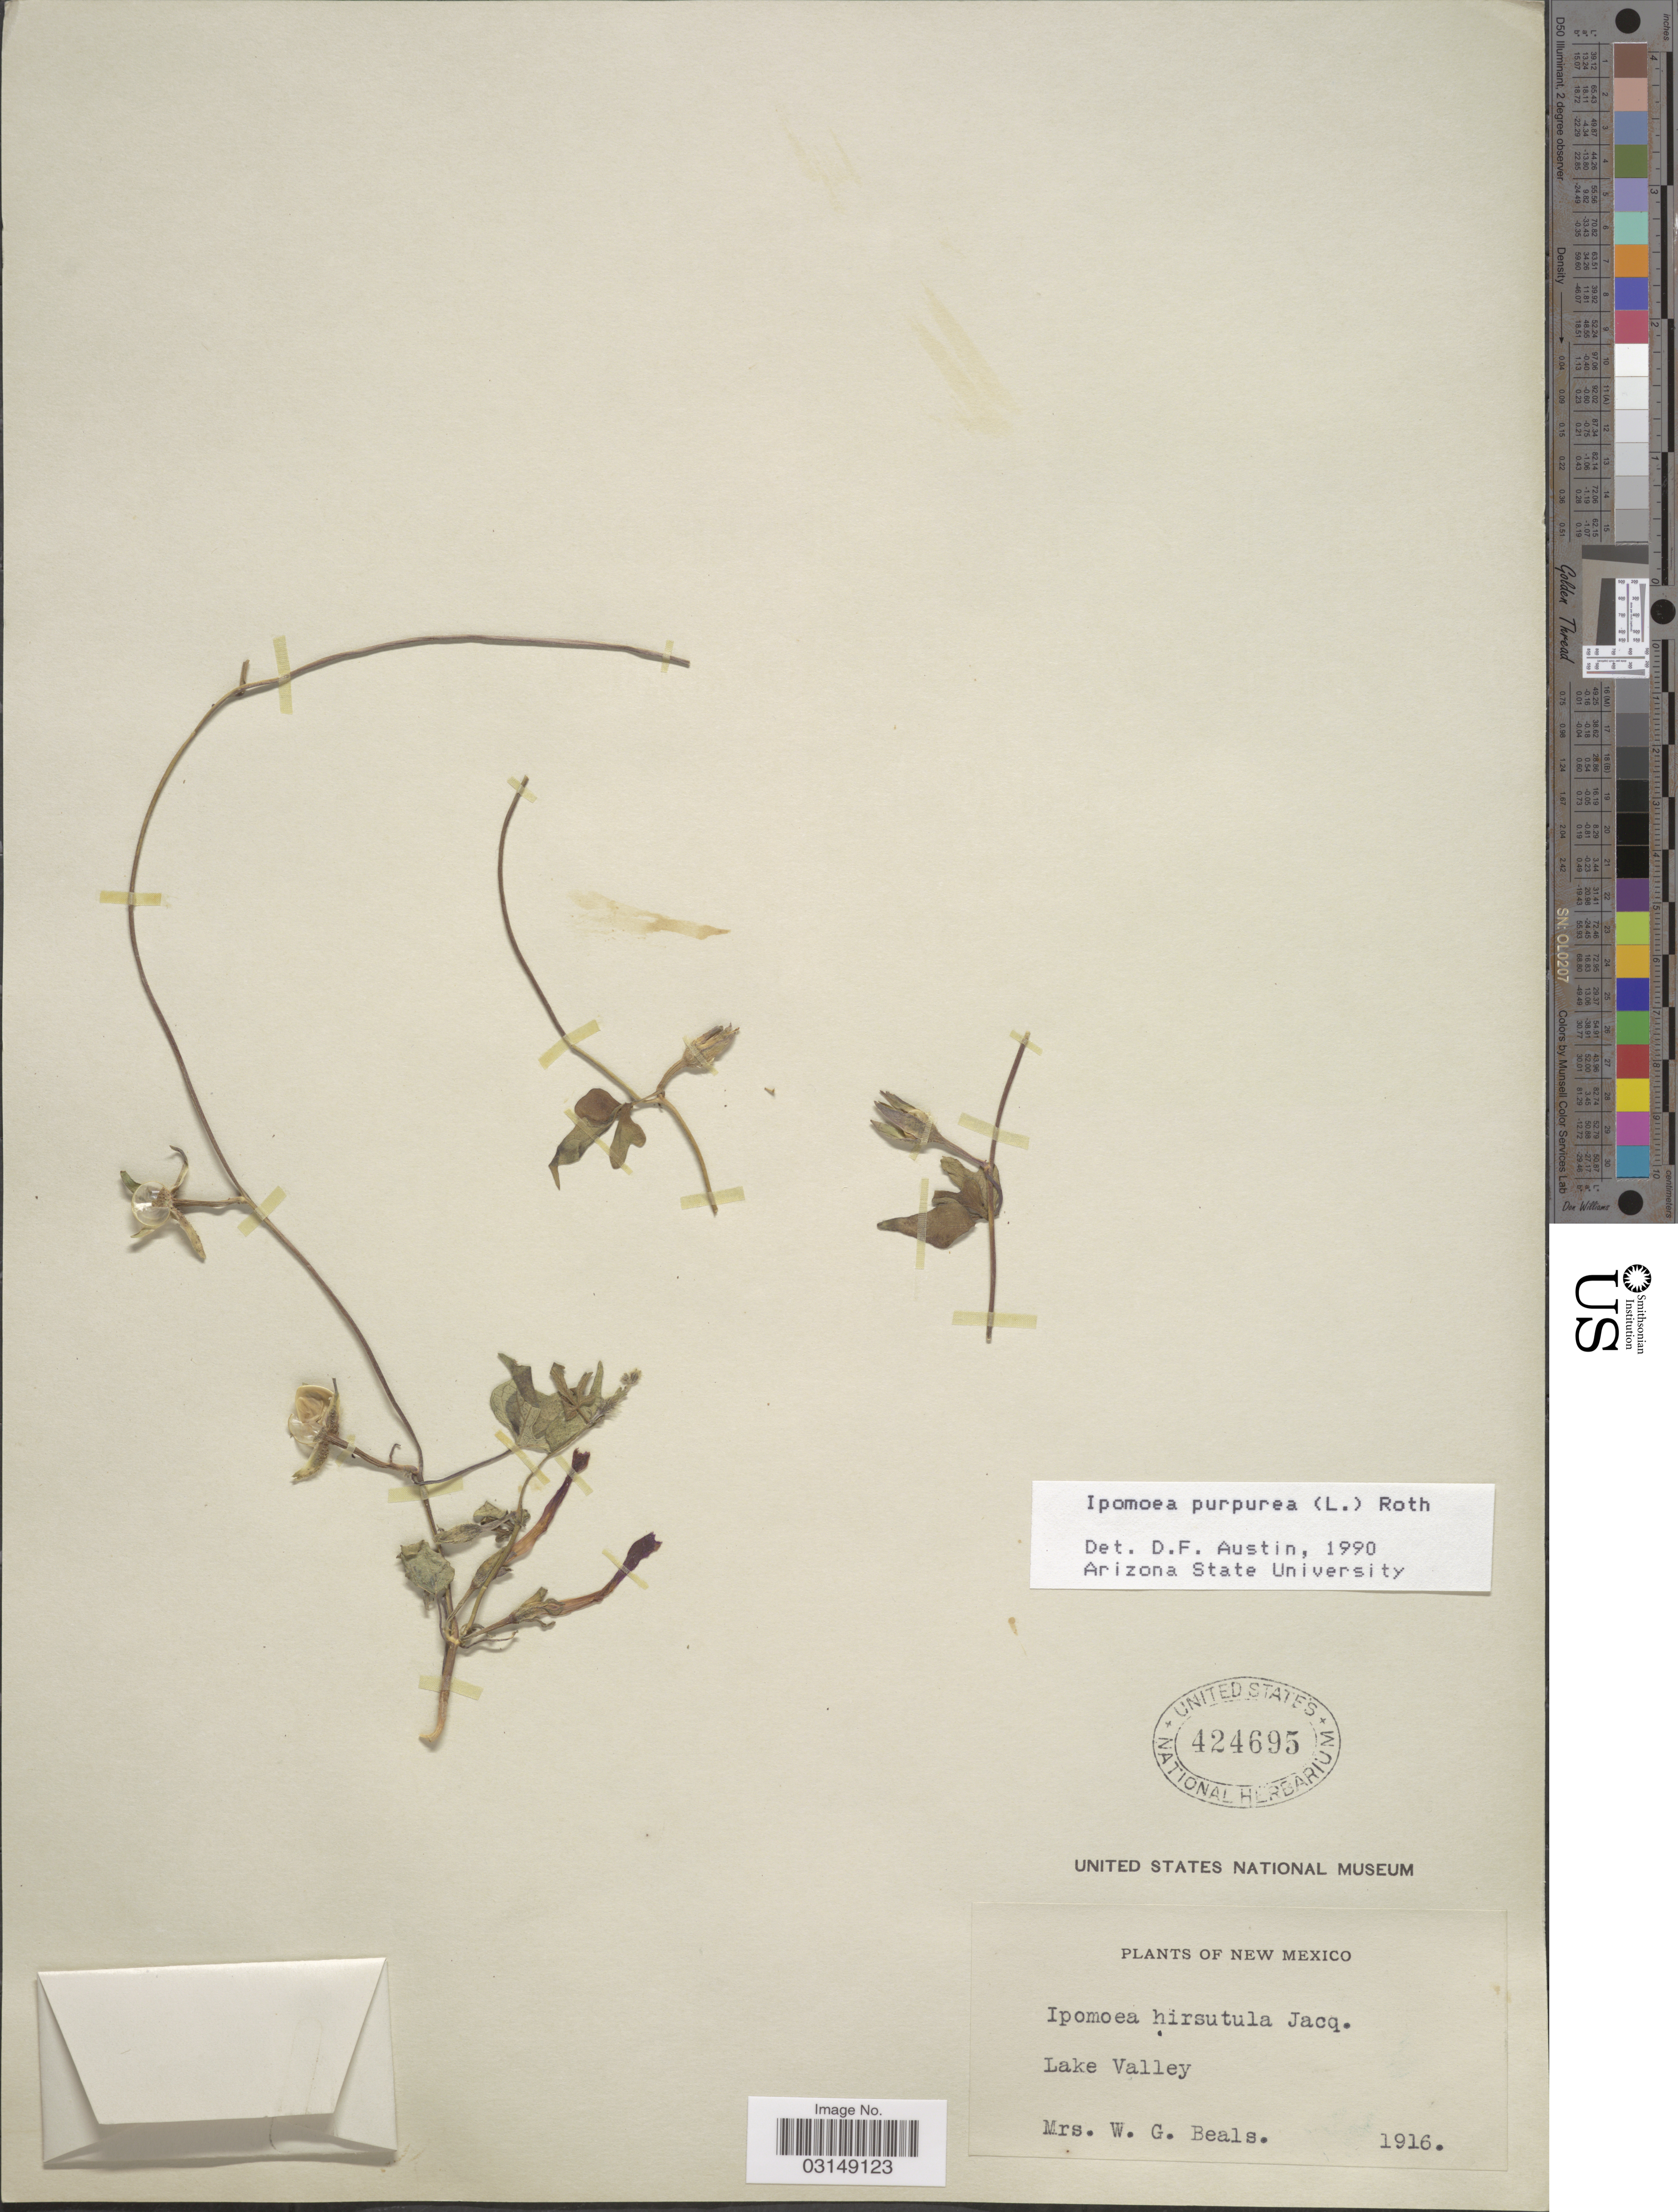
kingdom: Plantae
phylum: Tracheophyta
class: Magnoliopsida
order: Solanales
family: Convolvulaceae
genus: Ipomoea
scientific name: Ipomoea purpurea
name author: (L.) Roth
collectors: Mrs. W. G. Beals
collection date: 1916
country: United States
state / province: New Mexico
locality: Lake Valley.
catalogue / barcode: US 424695